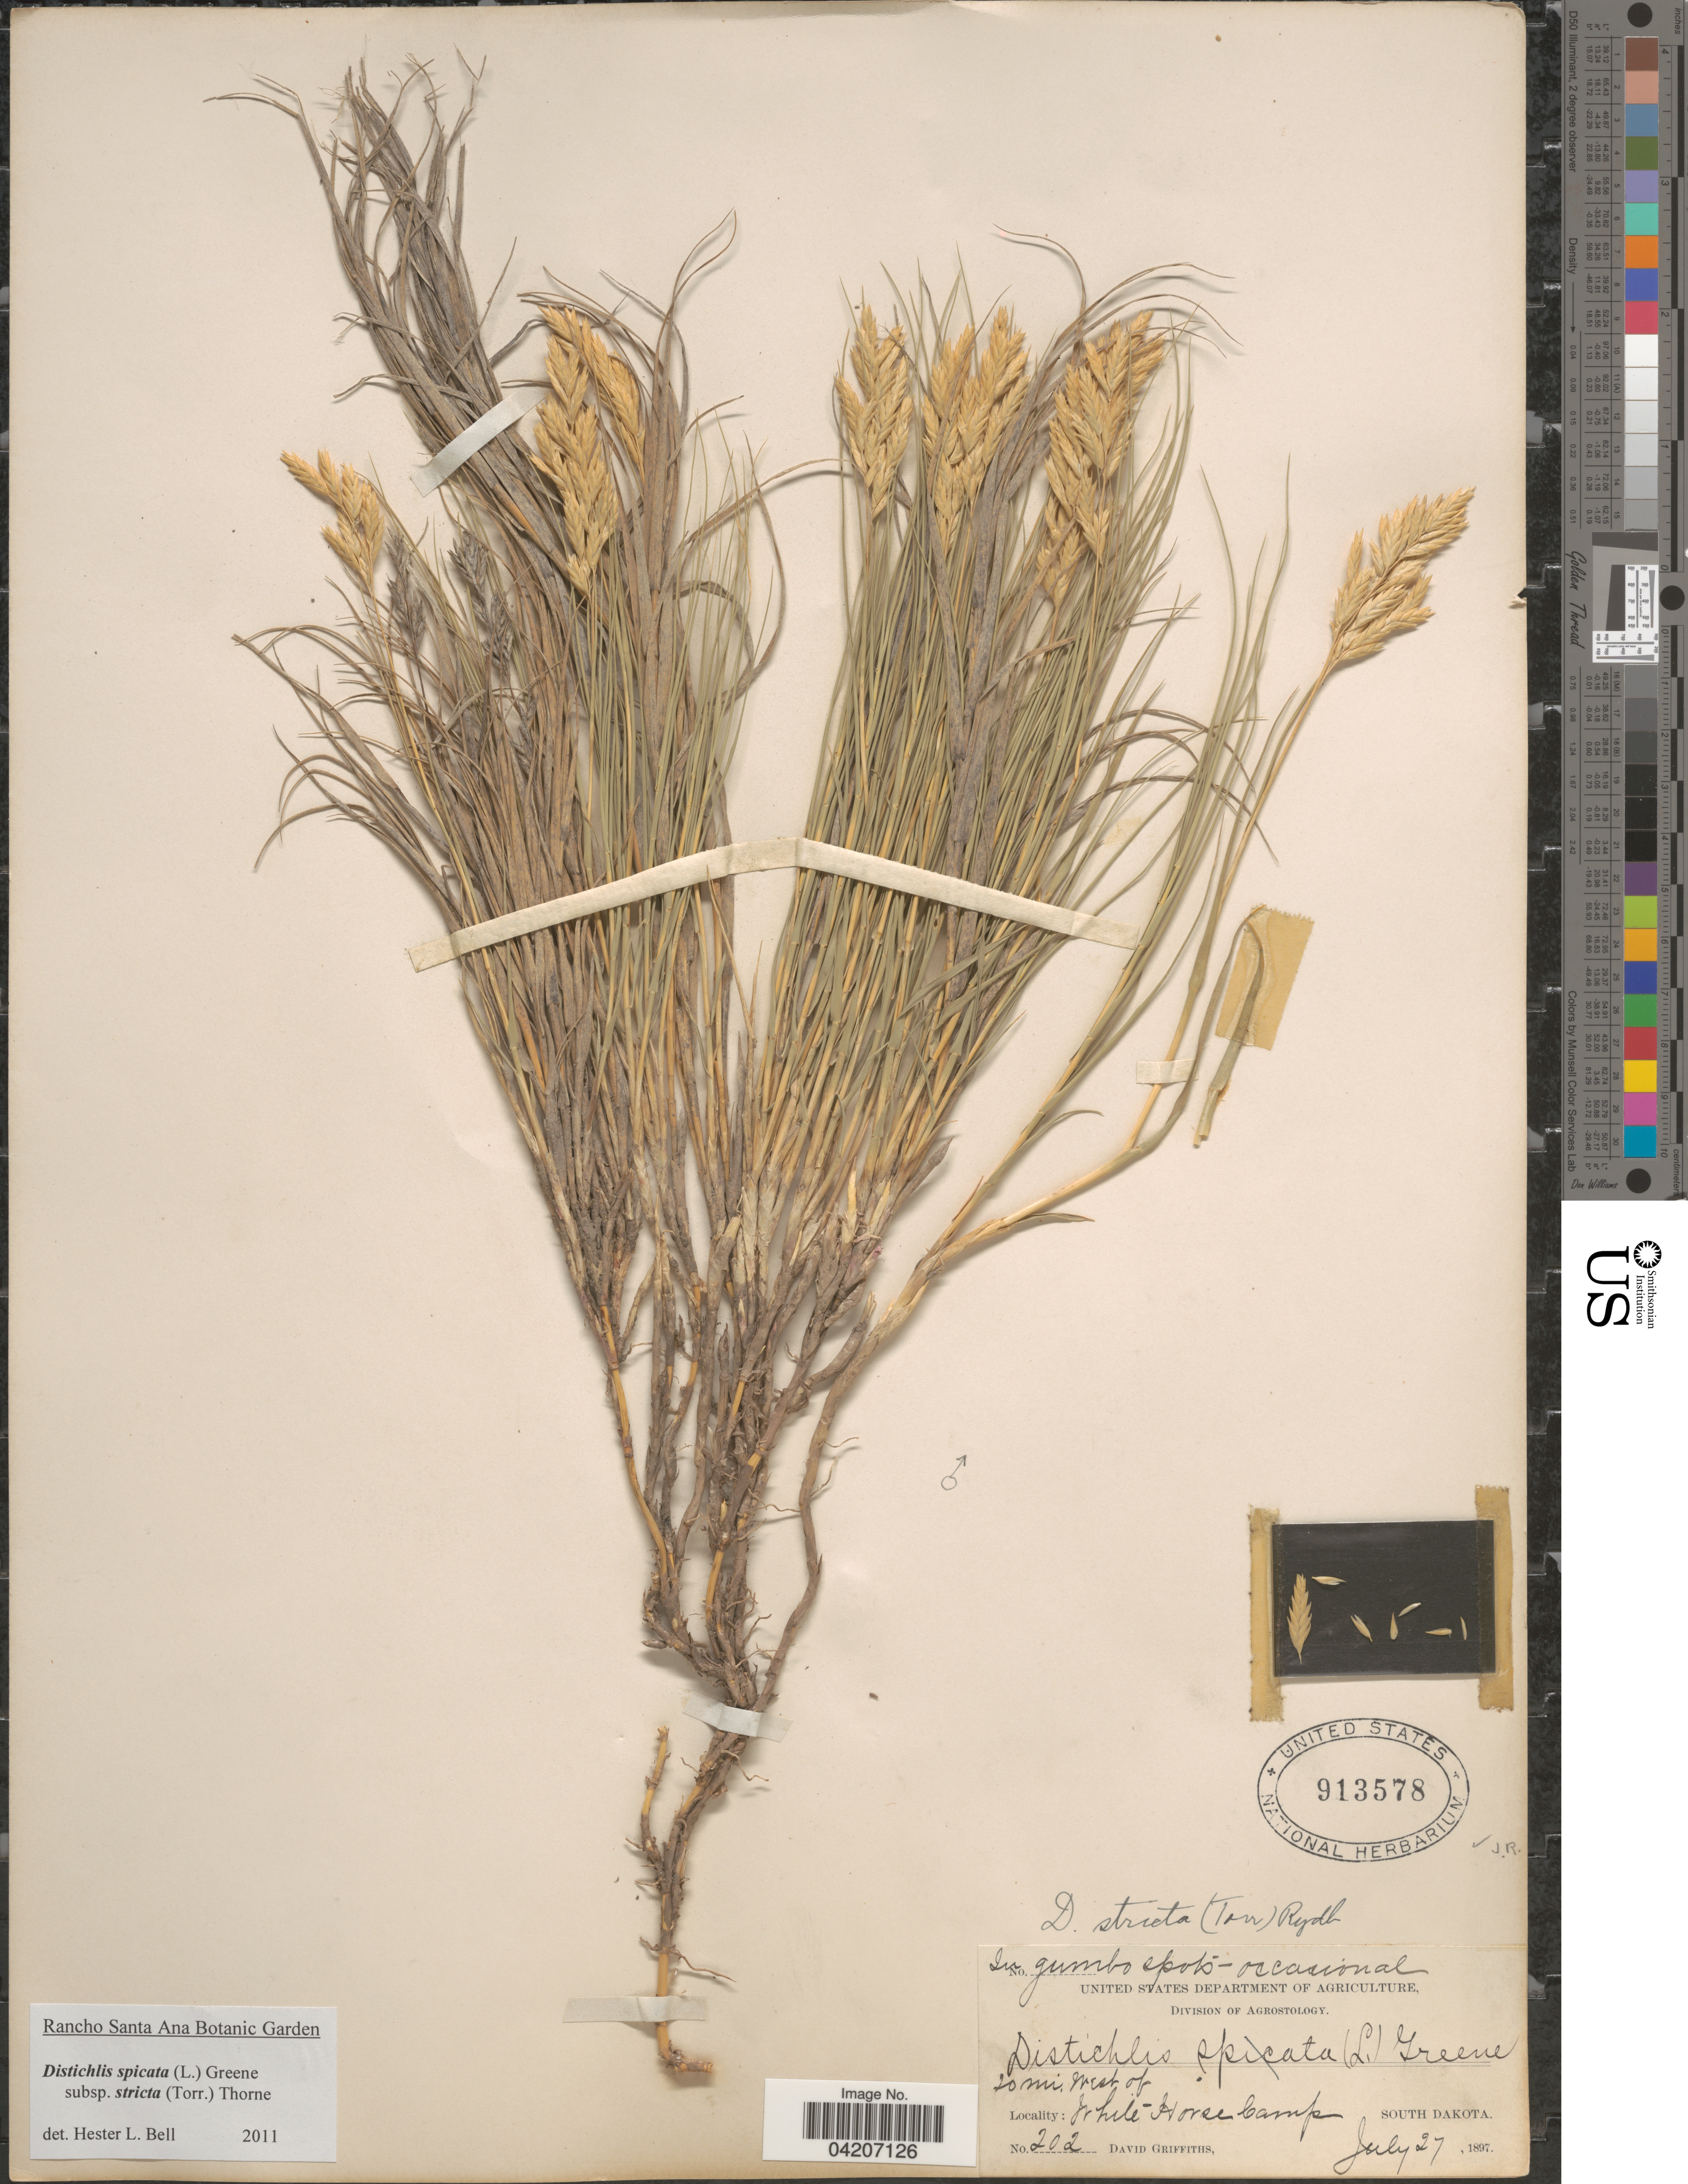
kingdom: Plantae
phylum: Tracheophyta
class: Liliopsida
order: Poales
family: Poaceae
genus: Distichlis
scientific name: Distichlis spicata subsp. stricta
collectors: D. Griffiths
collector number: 202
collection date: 1897-07-27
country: United States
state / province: South Dakota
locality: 20 mi. West of White Horse Camp.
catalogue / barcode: US 913578